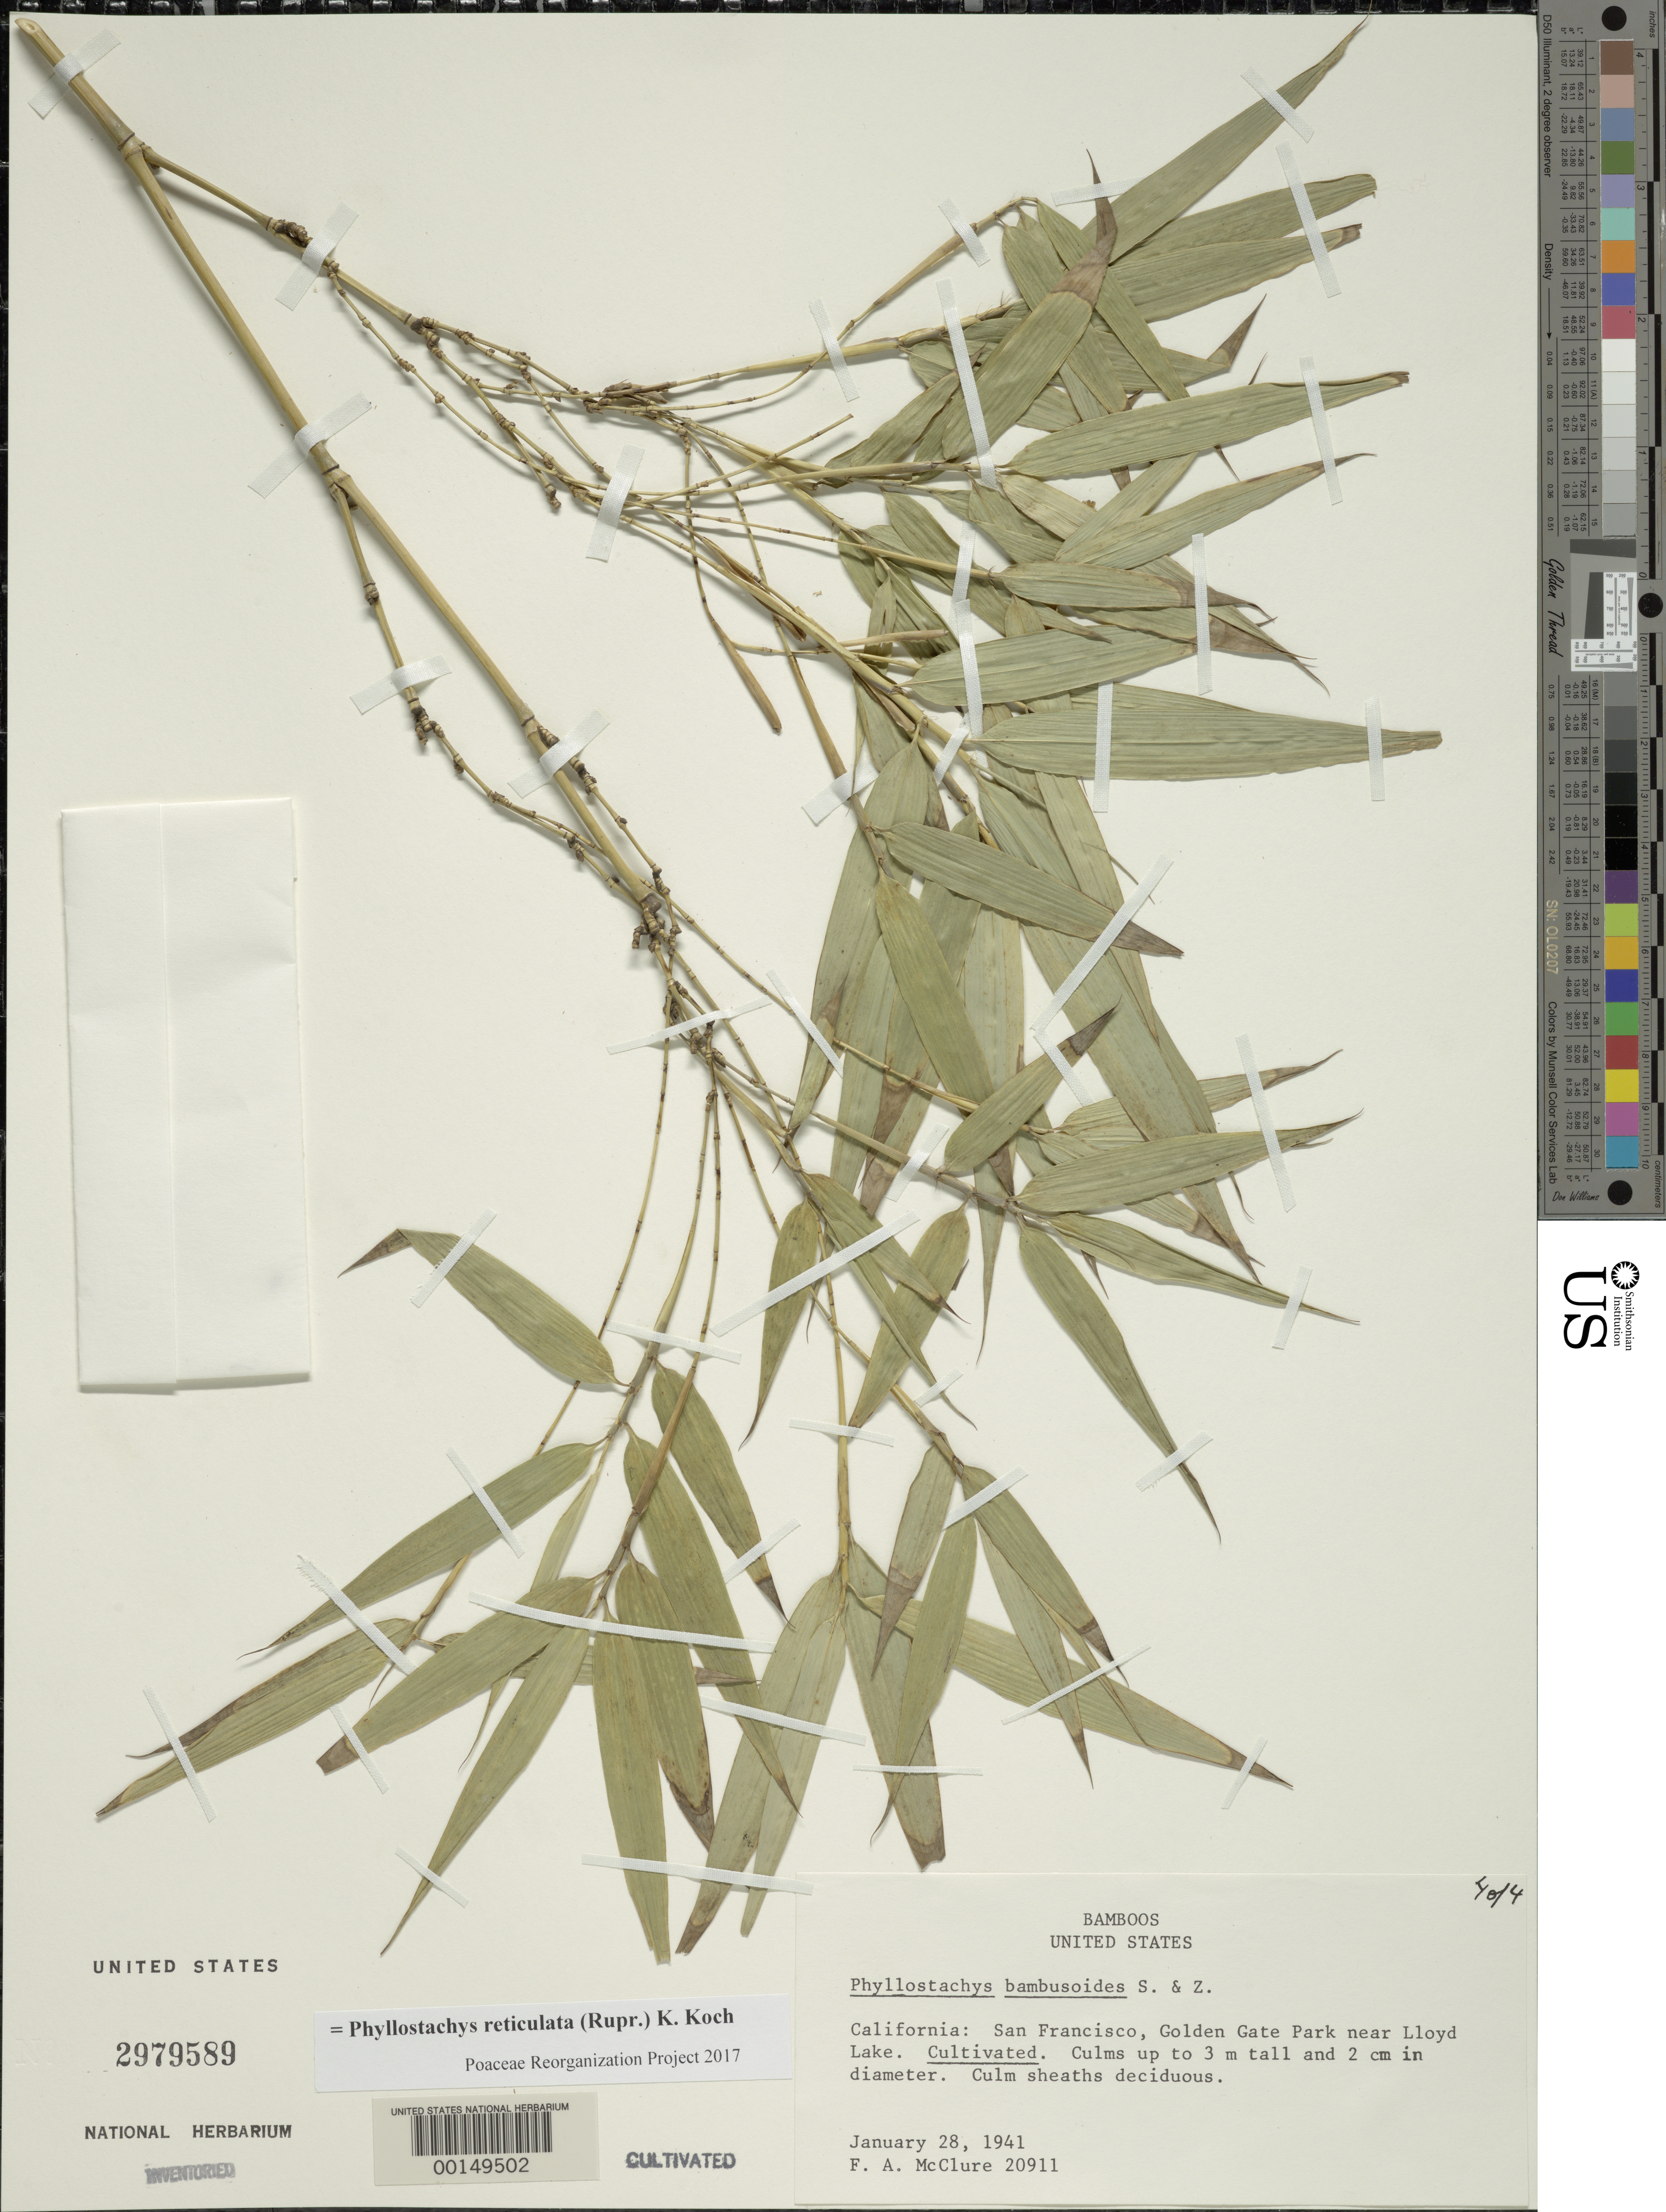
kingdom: Plantae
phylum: Tracheophyta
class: Liliopsida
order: Poales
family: Poaceae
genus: Phyllostachys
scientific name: Phyllostachys reticulata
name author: (Rupr.) K. Koch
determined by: Poaceae Reorganization Project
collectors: F. A. McClure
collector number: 20911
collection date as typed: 28 Jan 1941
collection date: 1941-01-28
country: United States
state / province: California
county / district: San Francisco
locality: San francisco, lloyd lake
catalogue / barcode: US 2979589